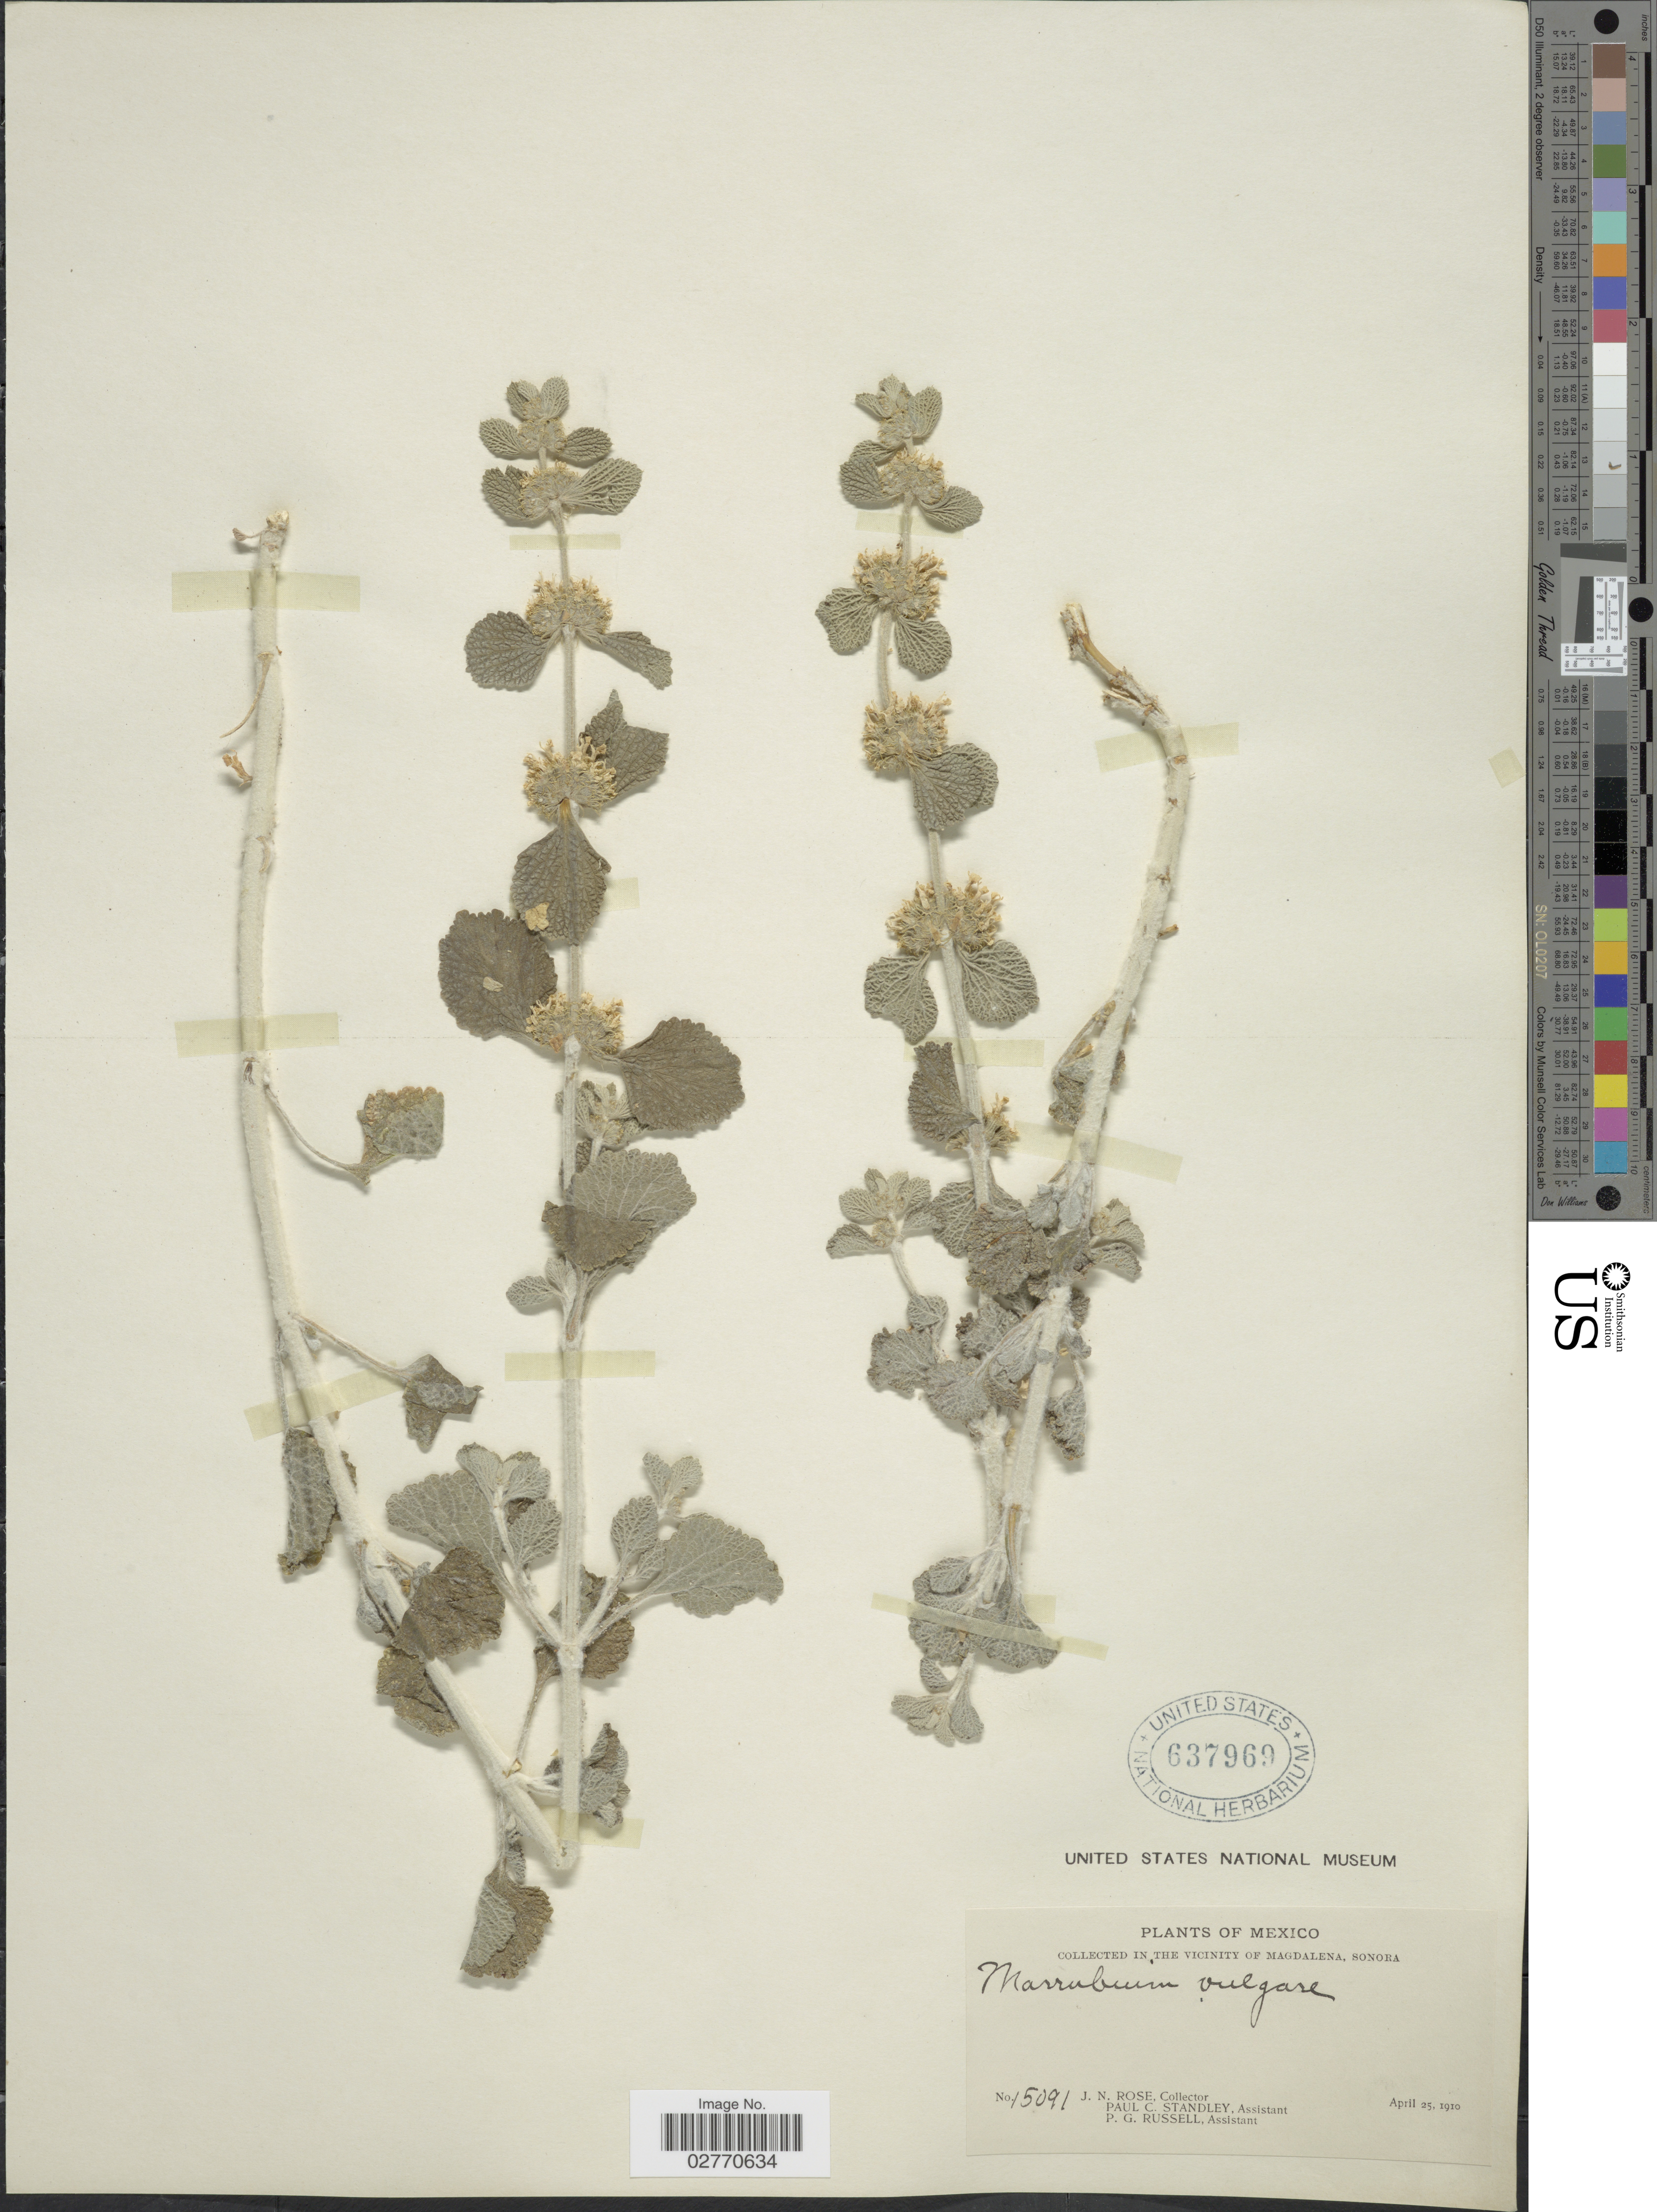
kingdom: Plantae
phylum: Tracheophyta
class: Magnoliopsida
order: Lamiales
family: Lamiaceae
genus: Marrubium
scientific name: Marrubium vulgare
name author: L.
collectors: J. N. Rose, P. C. Standley & P. G. Russell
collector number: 15091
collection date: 1910-04-25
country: Mexico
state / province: Sonora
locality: Vicinity of Magdalena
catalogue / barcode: US 637969